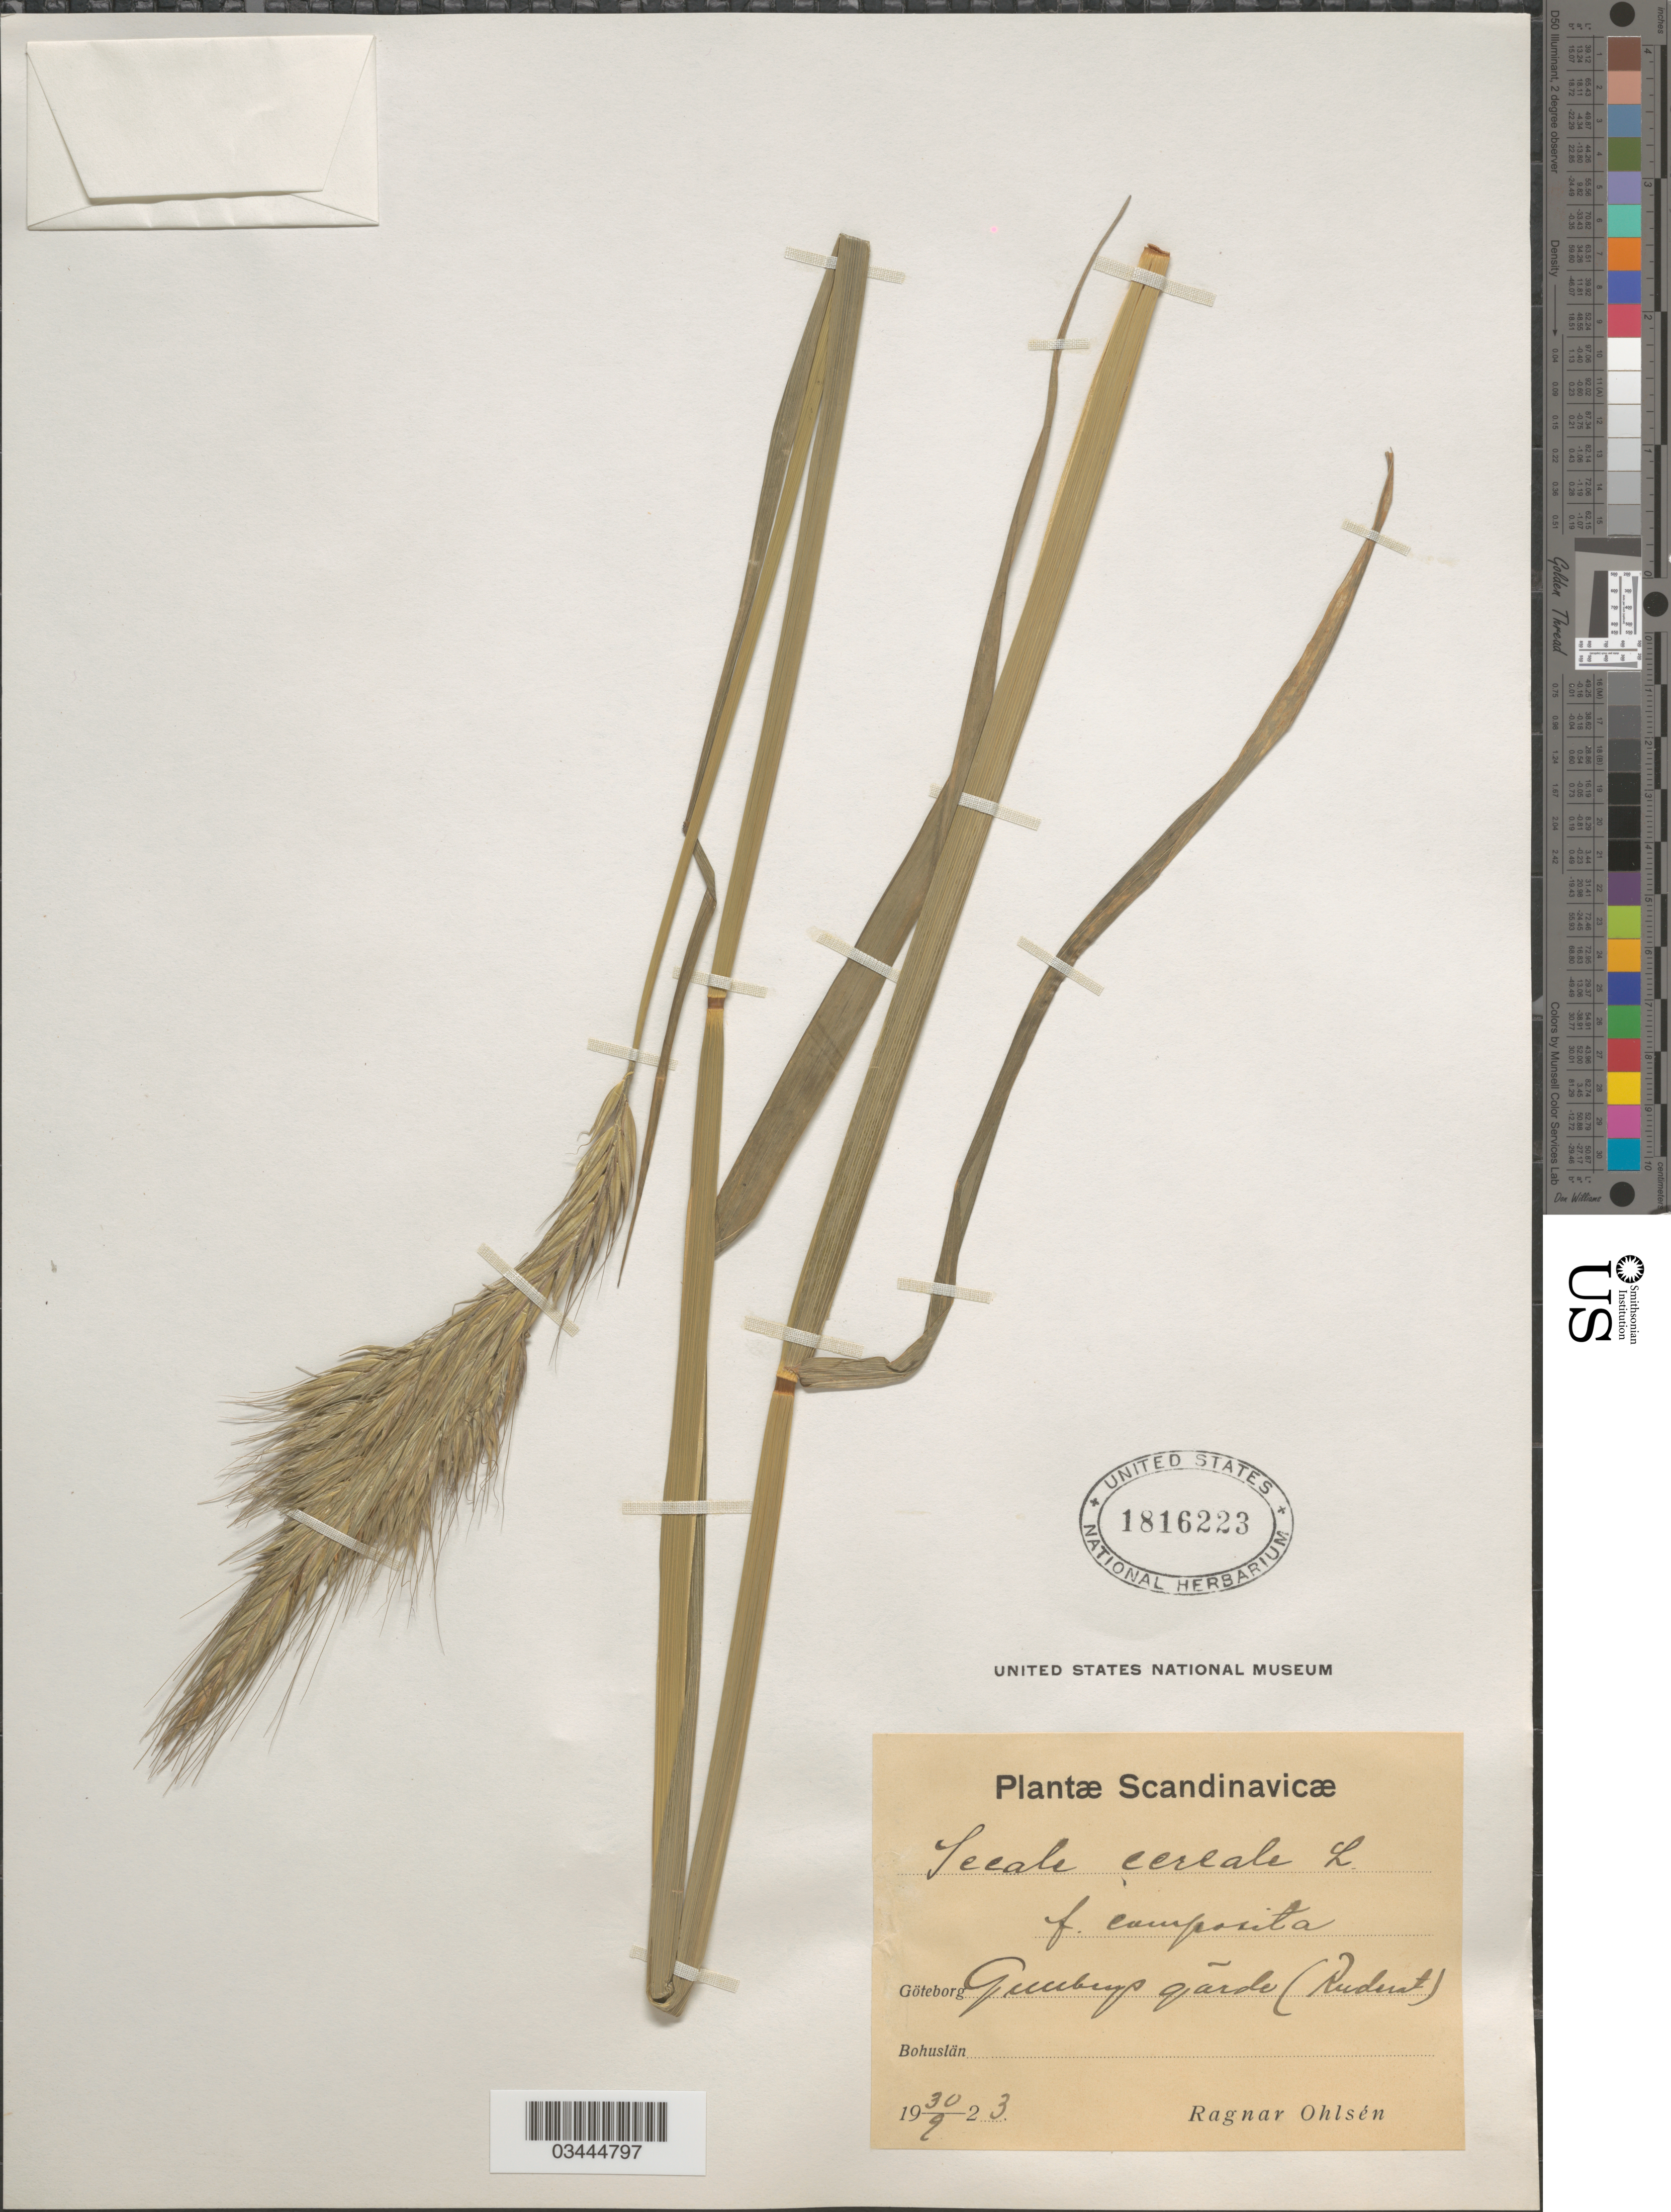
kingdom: Plantae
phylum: Tracheophyta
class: Liliopsida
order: Poales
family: Poaceae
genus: Secale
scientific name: Secale cereale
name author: L.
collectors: R. Ohlsén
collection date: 1923-09-30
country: Sweden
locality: Scandinavicæ. Göteborg Gullbergs gãrde (Ruderat).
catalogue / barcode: US 1816223